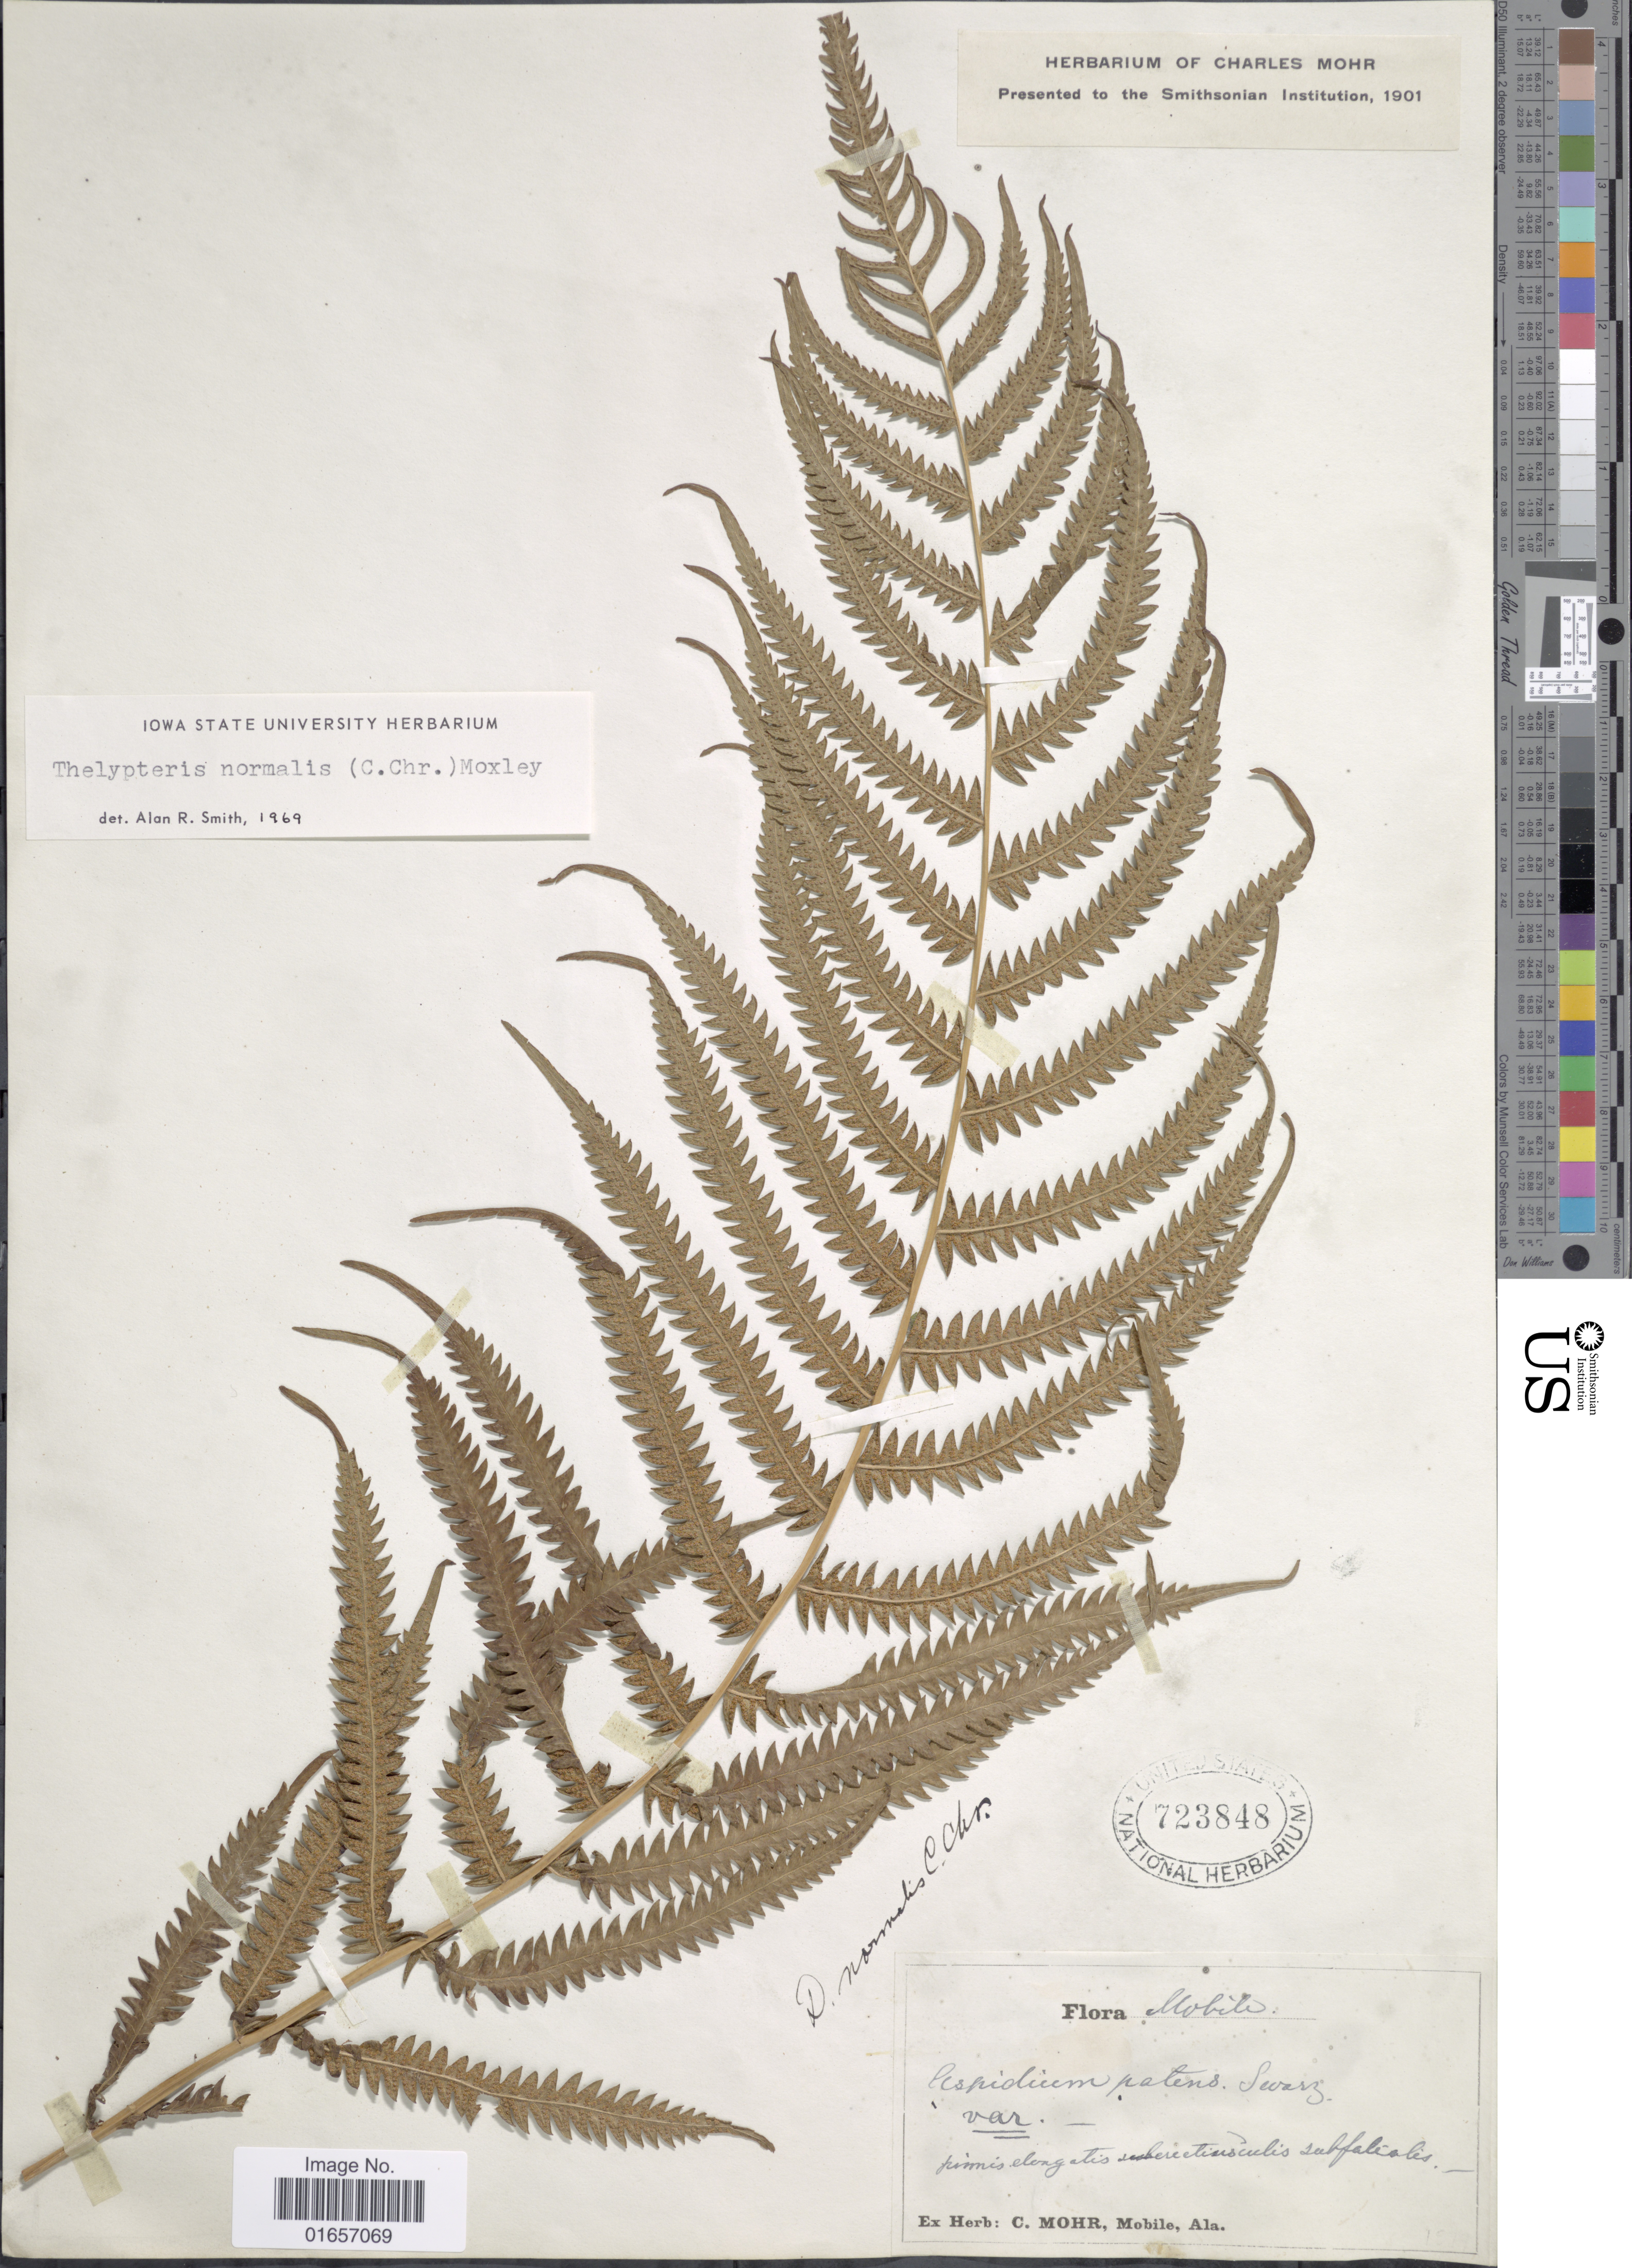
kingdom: Plantae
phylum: Tracheophyta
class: Polypodiopsida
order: Polypodiales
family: Thelypteridaceae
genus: Christella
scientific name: Christella kunthii comb. ined.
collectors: ex herb. C. Mohr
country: United States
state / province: Alabama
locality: Mobile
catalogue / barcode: US 723848